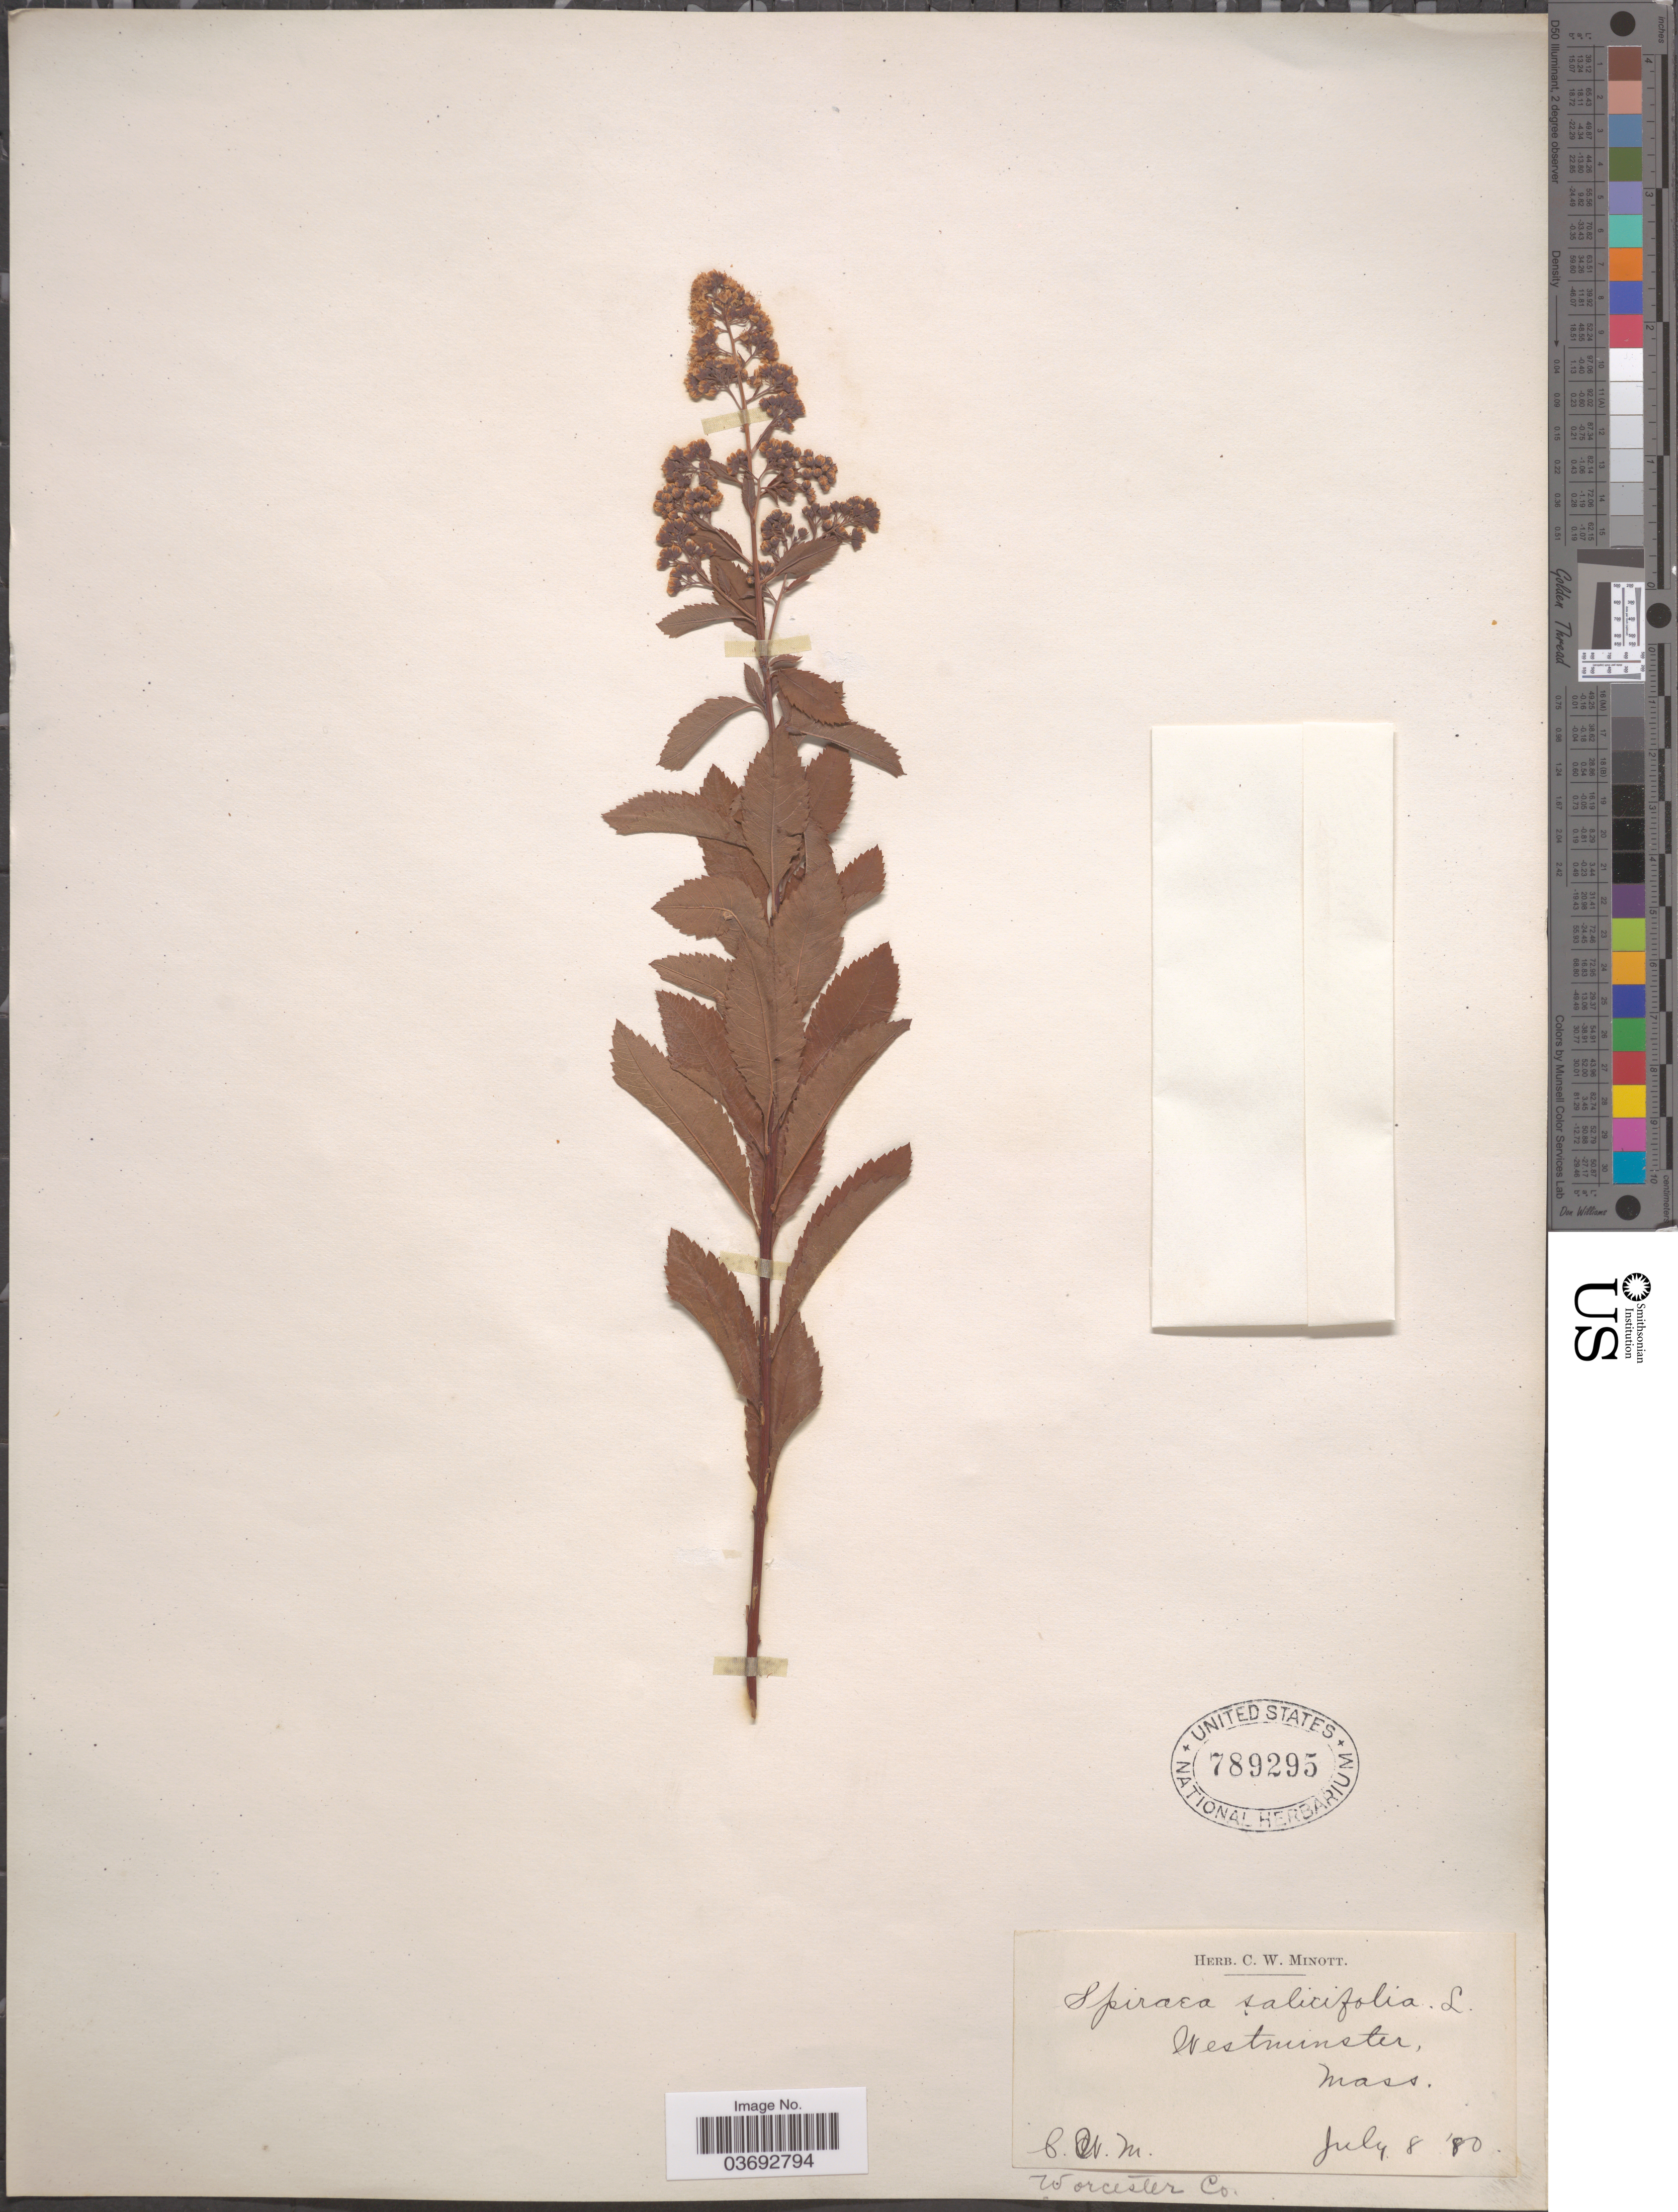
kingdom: Plantae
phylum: Tracheophyta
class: Magnoliopsida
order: Rosales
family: Rosaceae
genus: Spiraea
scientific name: Spiraea salicifolia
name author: L.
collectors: C. Minott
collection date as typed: Transcribed d/m/y: 8/7/80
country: United States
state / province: Massachusetts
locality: Westminster. Worcester Co.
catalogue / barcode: US 789295